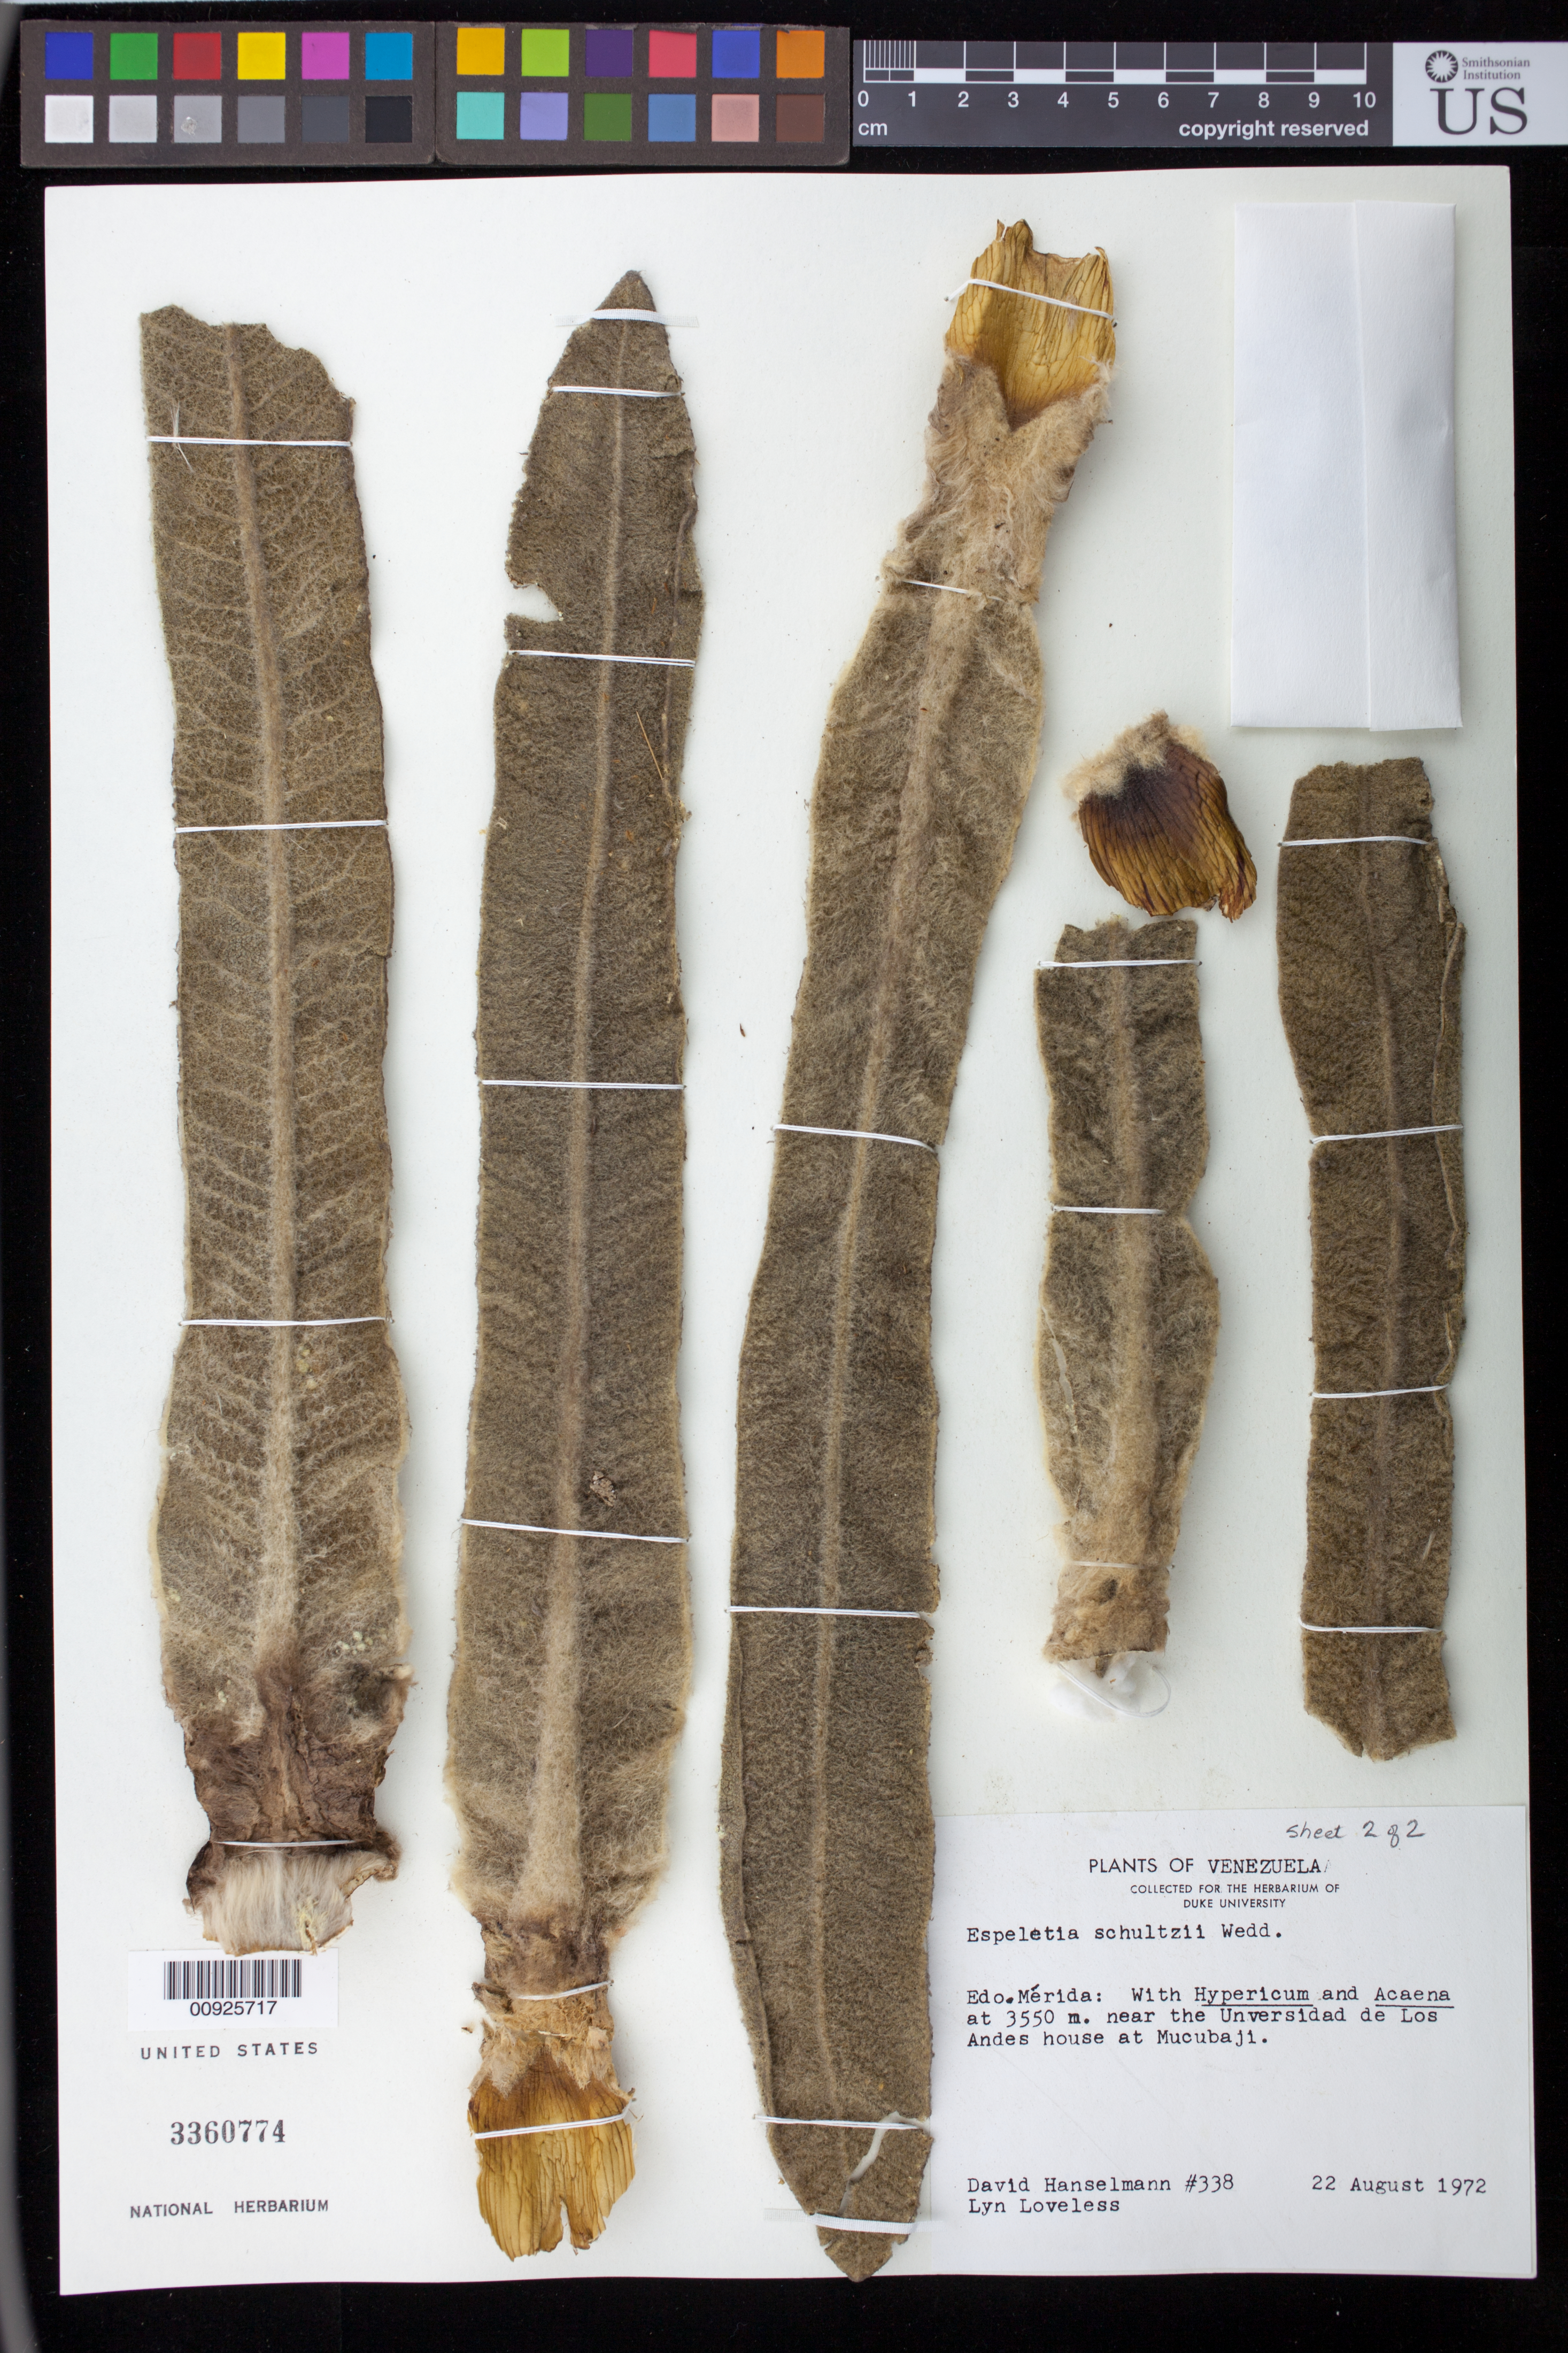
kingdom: Plantae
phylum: Tracheophyta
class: Magnoliopsida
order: Asterales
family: Asteraceae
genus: Espeletia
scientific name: Espeletia schultzii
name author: Wedd.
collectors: D. Hanselmann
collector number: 338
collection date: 1972-08-22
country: Venezuela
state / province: Mérida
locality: Near the Universidad de los Andes, house at Mucubají.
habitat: With Hypericum and Acaena.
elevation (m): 3550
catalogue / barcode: US 3360774